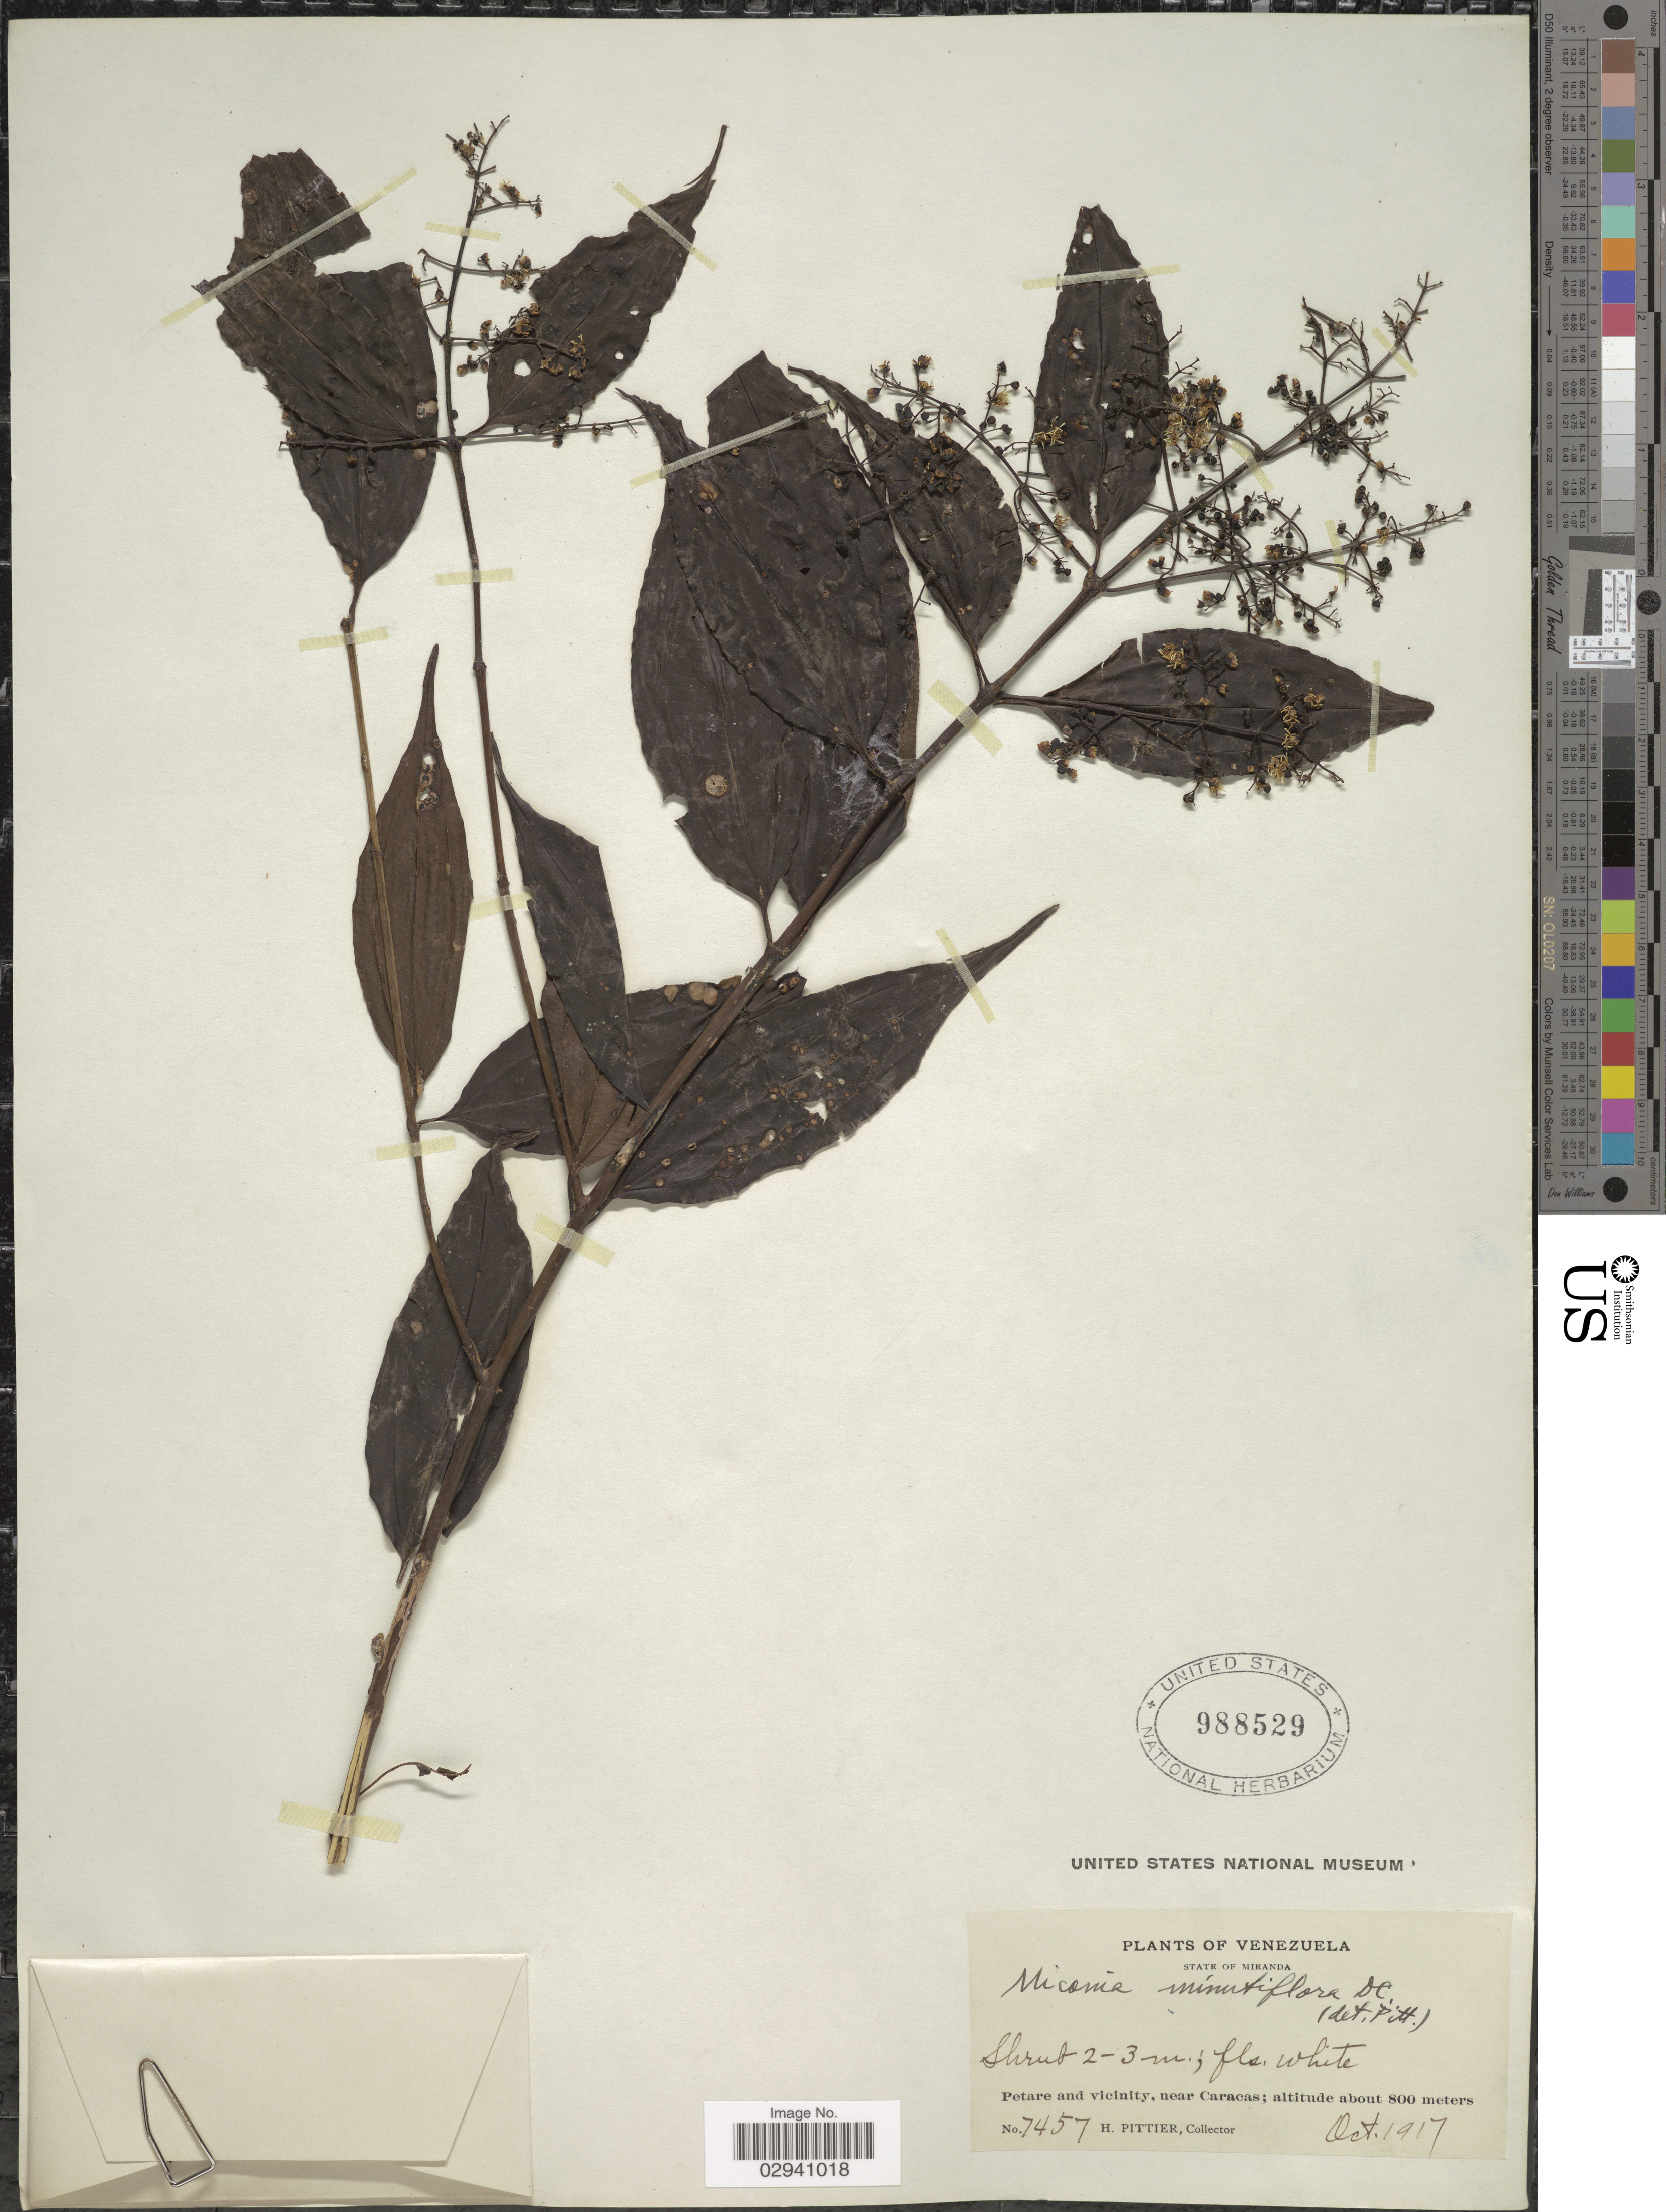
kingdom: Plantae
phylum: Tracheophyta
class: Magnoliopsida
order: Myrtales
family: Melastomataceae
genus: Miconia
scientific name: Miconia minutiflora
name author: (Bonpl.) DC.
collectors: H. F. Pittier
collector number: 7457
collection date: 1917-10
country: Venezuela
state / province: Miranda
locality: State of Miranda. Petare and vicinity, near Caracas.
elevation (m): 800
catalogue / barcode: US 988529